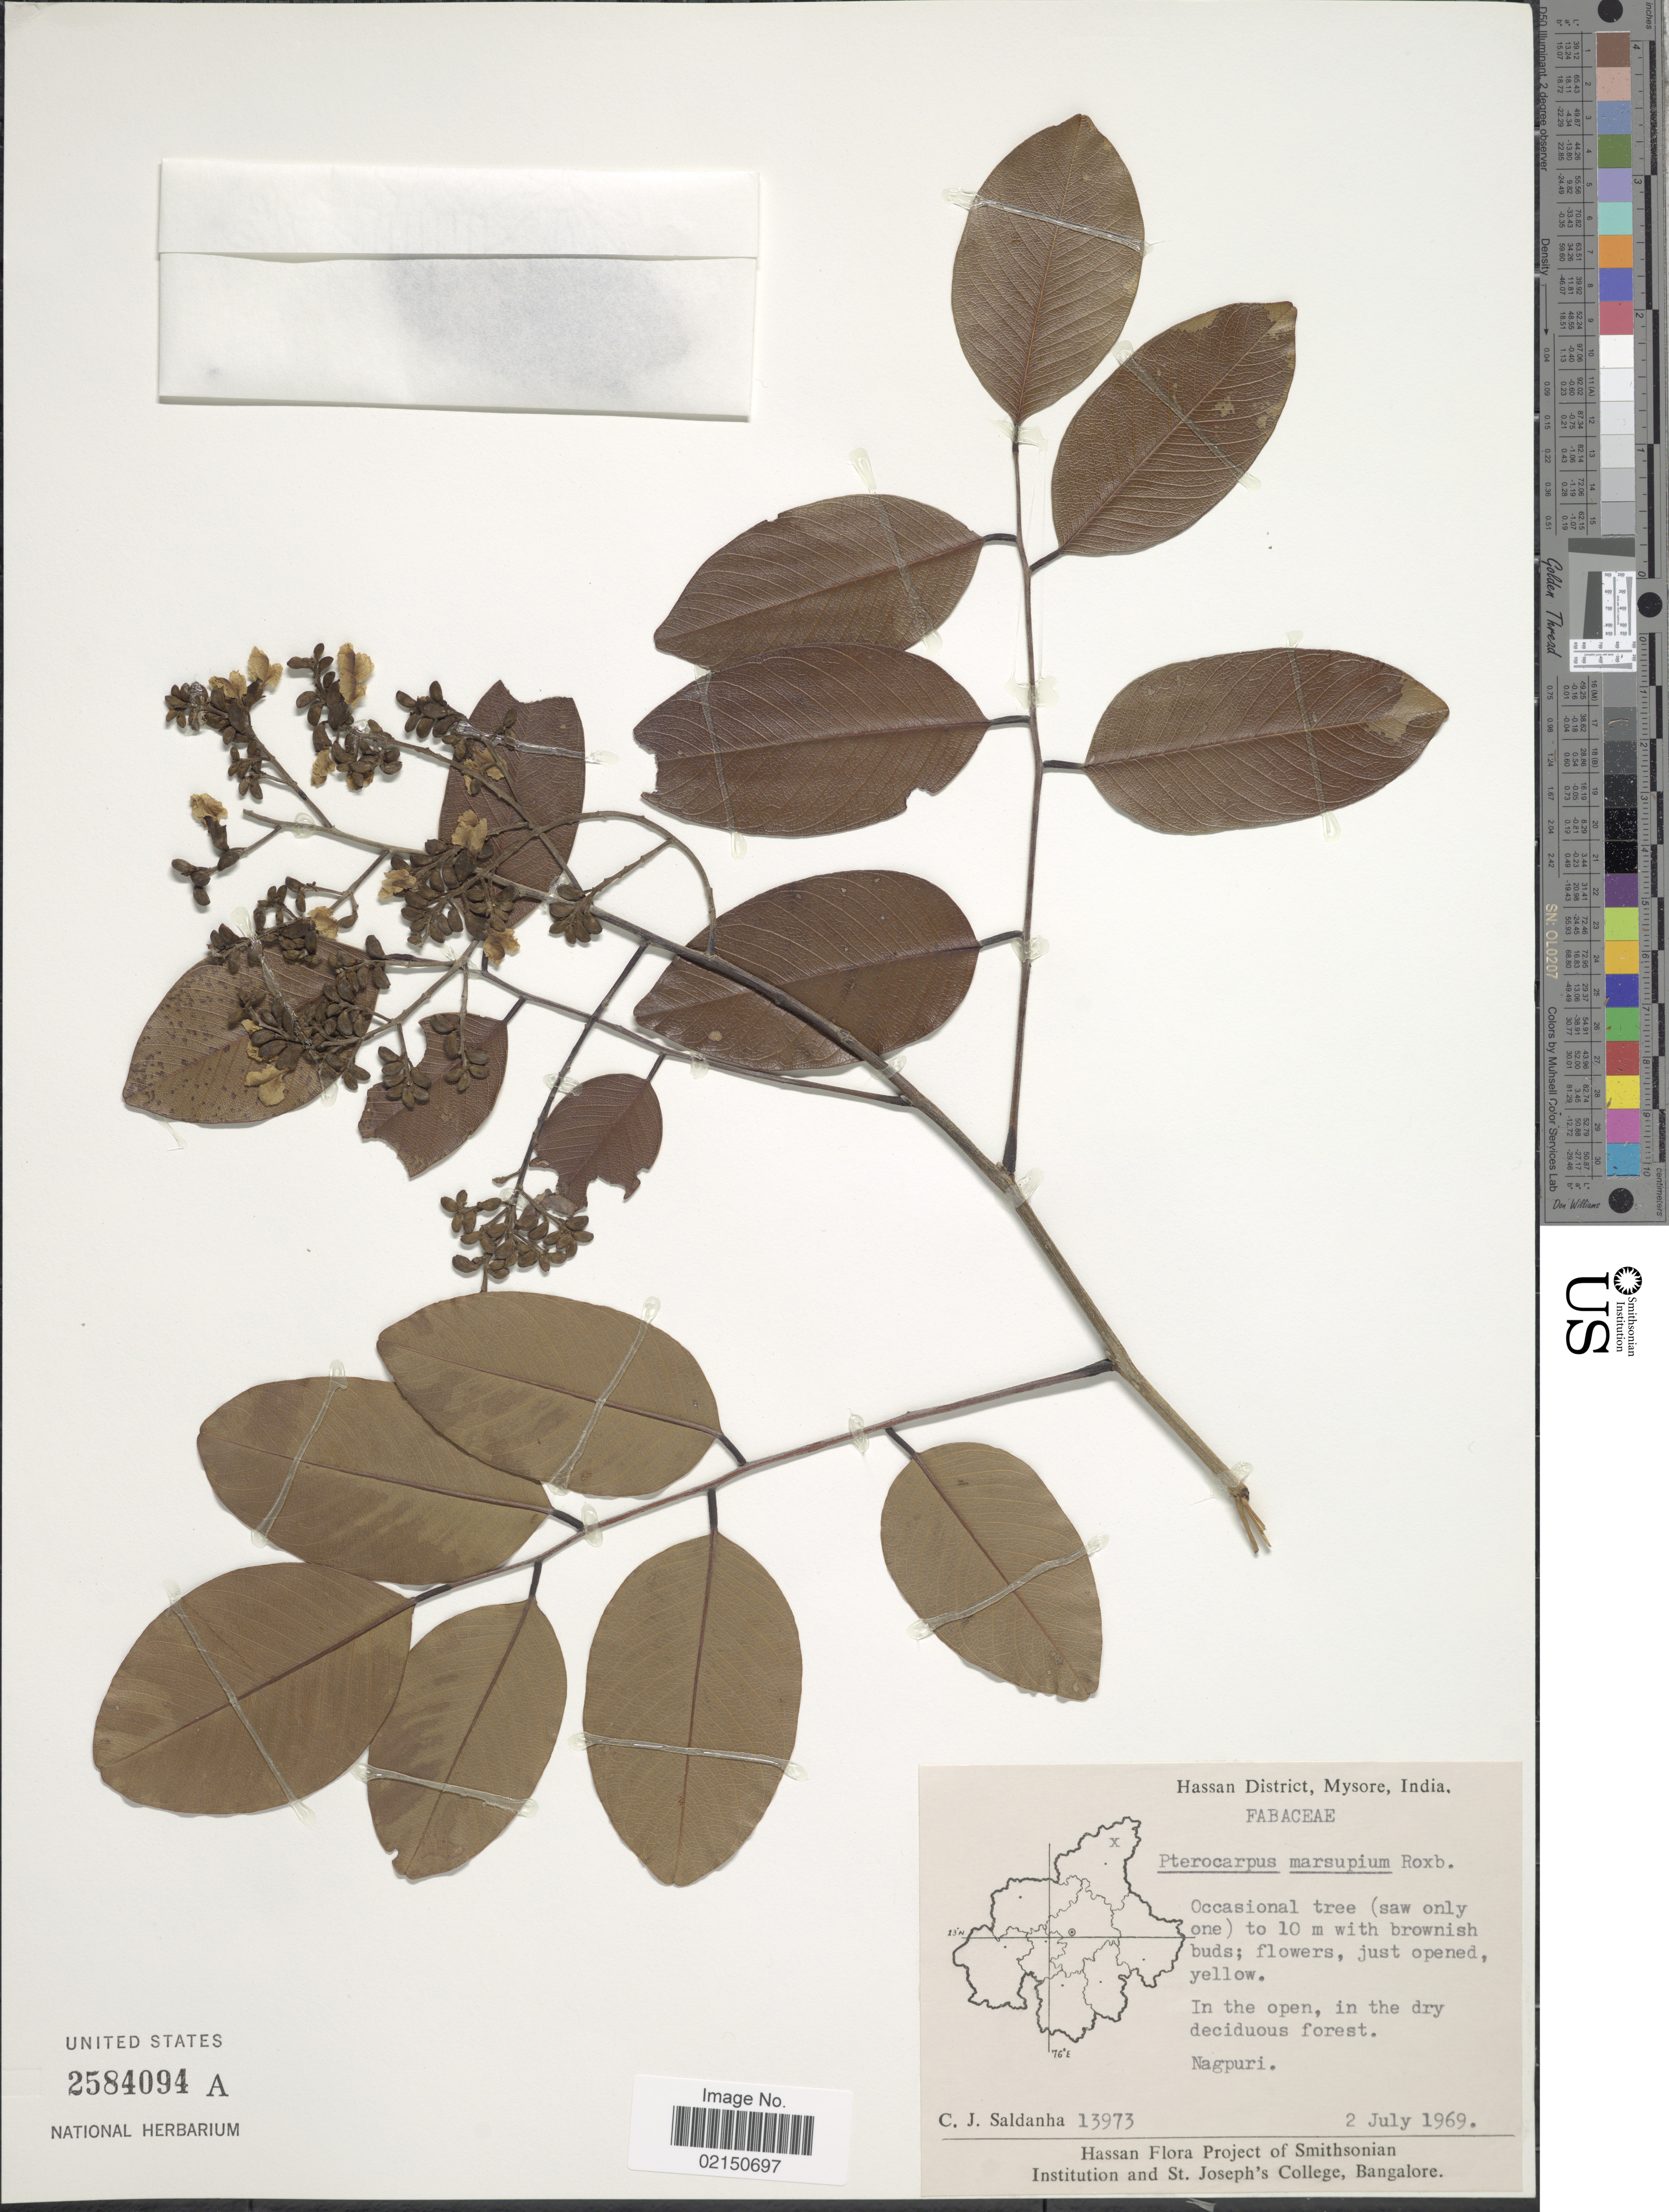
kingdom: Plantae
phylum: Tracheophyta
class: Magnoliopsida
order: Fabales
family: Fabaceae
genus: Pterocarpus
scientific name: Pterocarpus marsupium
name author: Roxb.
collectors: C. J. Saldanha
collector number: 13973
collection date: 1969-07-02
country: India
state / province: Maharashtra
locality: Hassan District, Mysore. Nagpuri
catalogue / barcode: US 2584094A